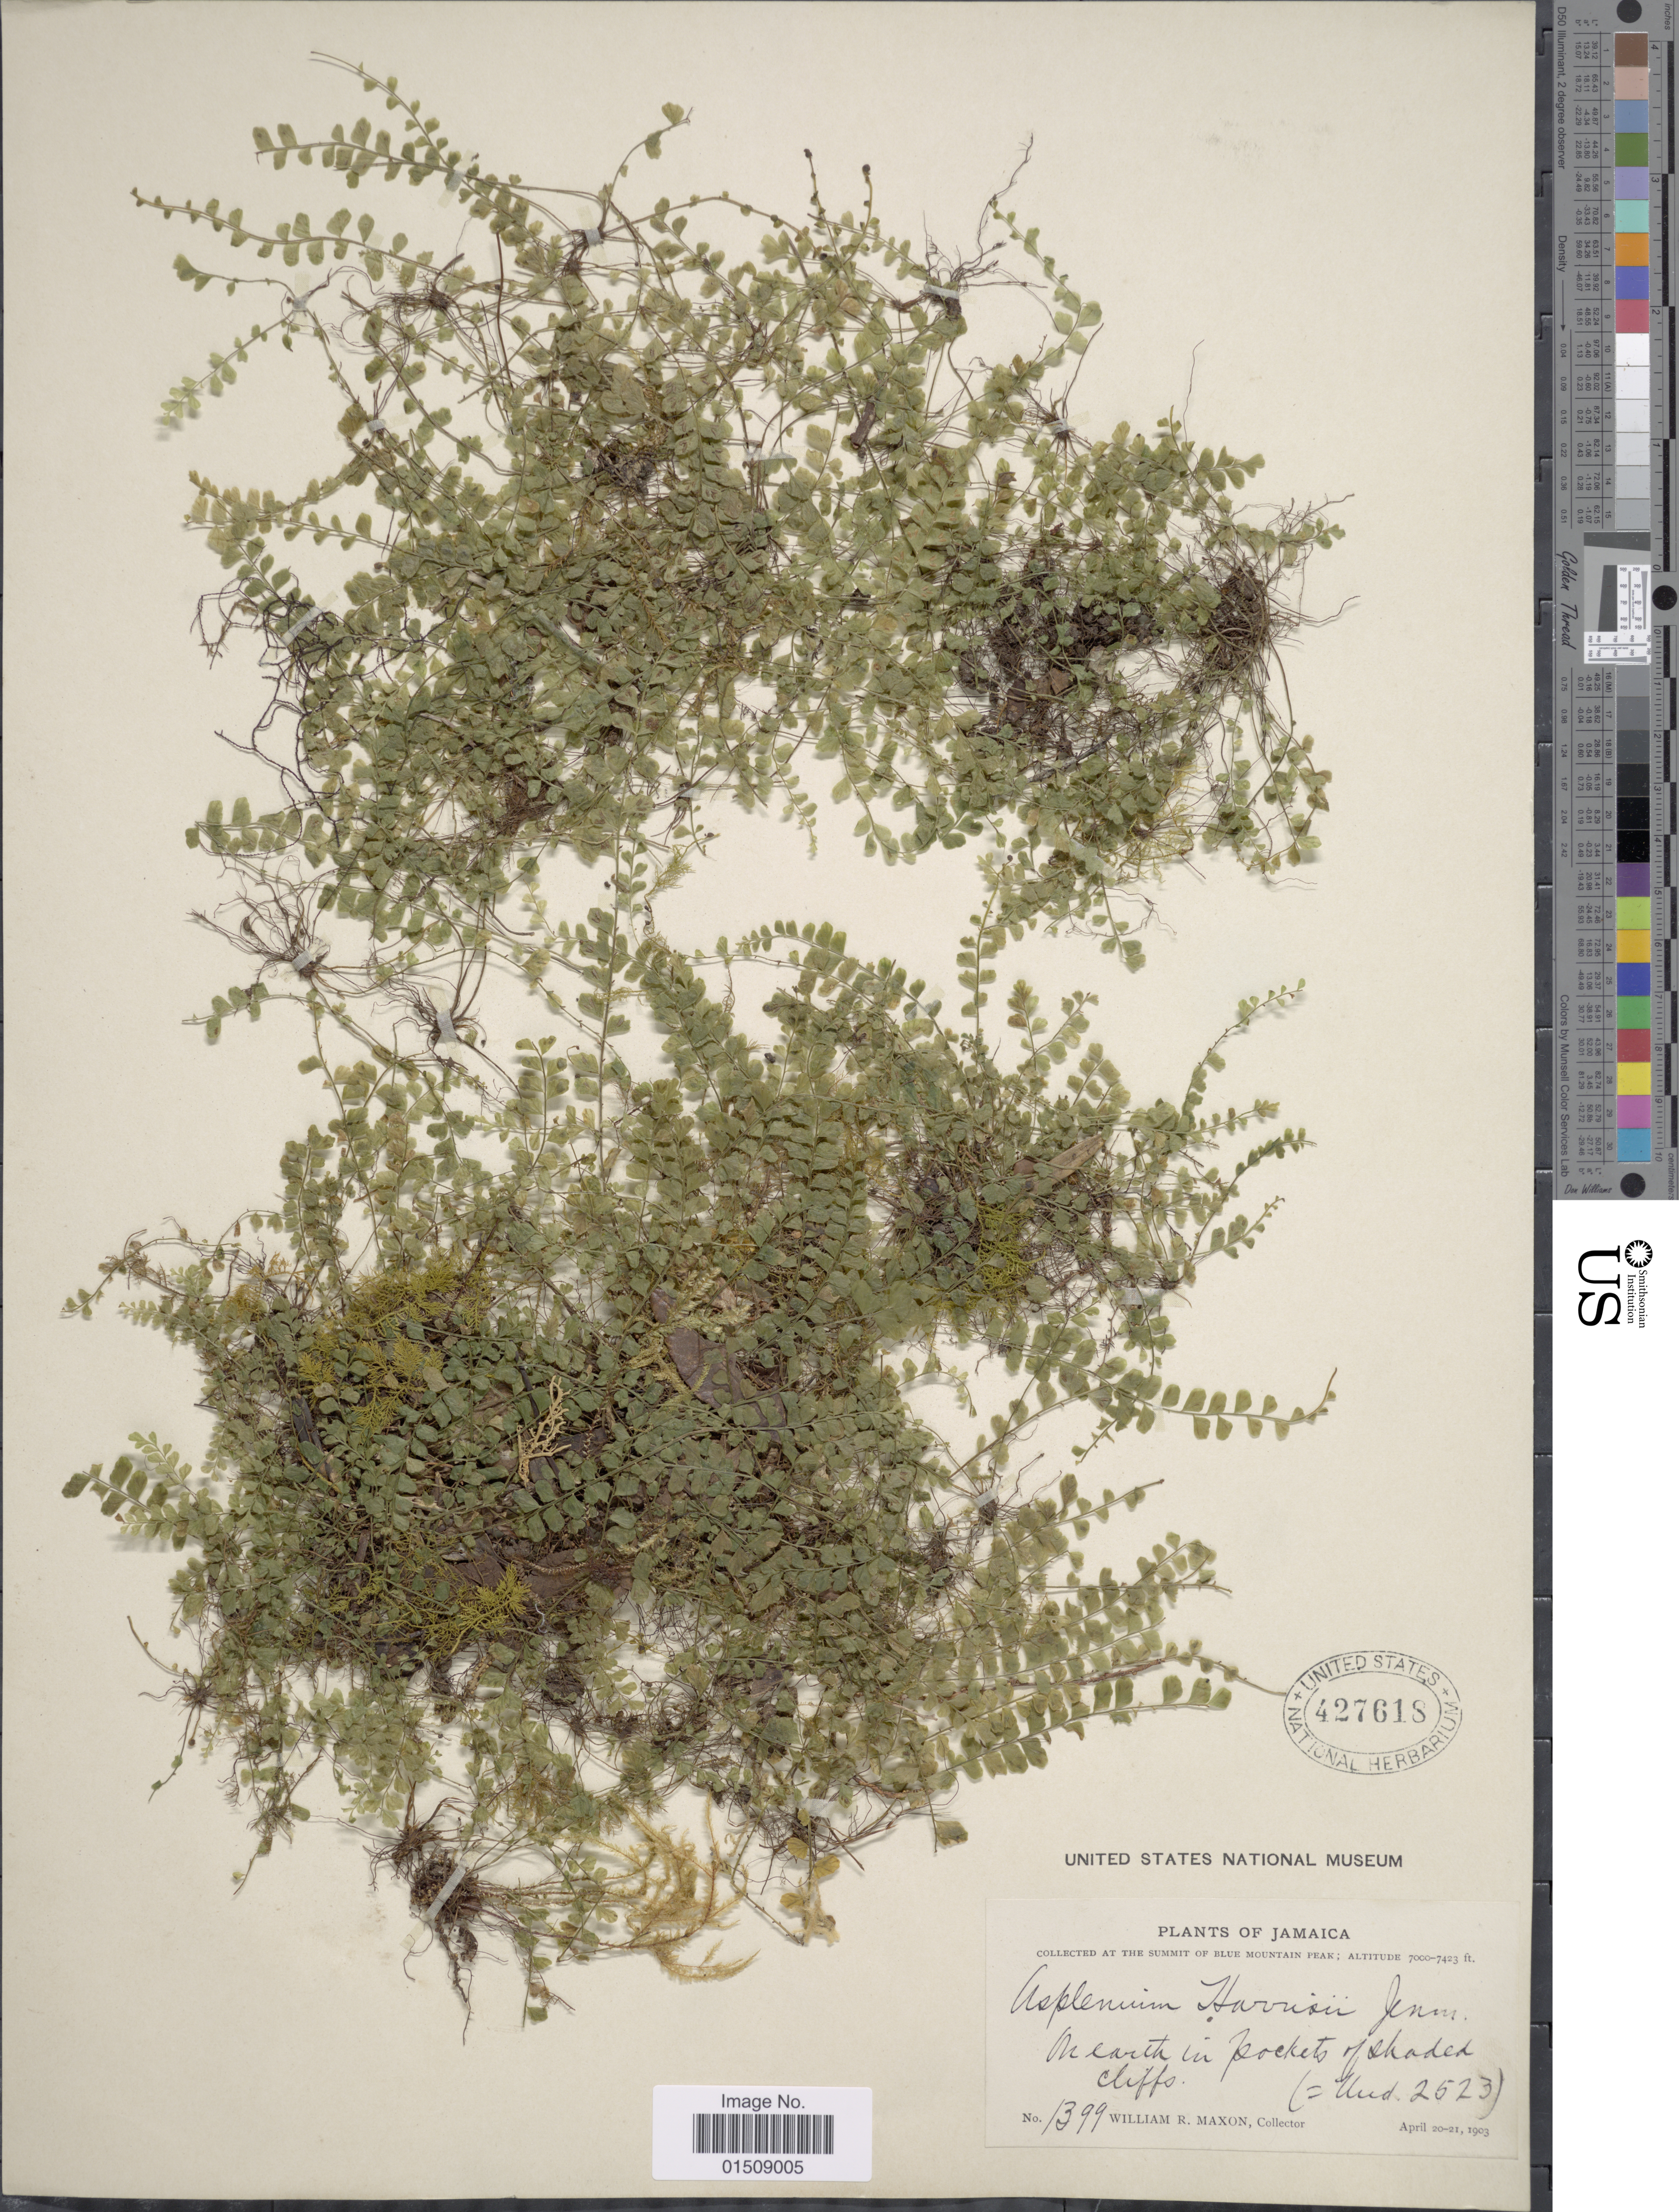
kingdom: Plantae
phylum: Tracheophyta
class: Polypodiopsida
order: Polypodiales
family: Aspleniaceae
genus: Asplenium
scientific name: Asplenium harrisii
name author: Jenman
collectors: W. R. Maxon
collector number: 1399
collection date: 1903-04-20/1903-04-21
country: Jamaica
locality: At the summit of Blue Mountain Peak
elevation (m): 2134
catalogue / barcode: US 427618